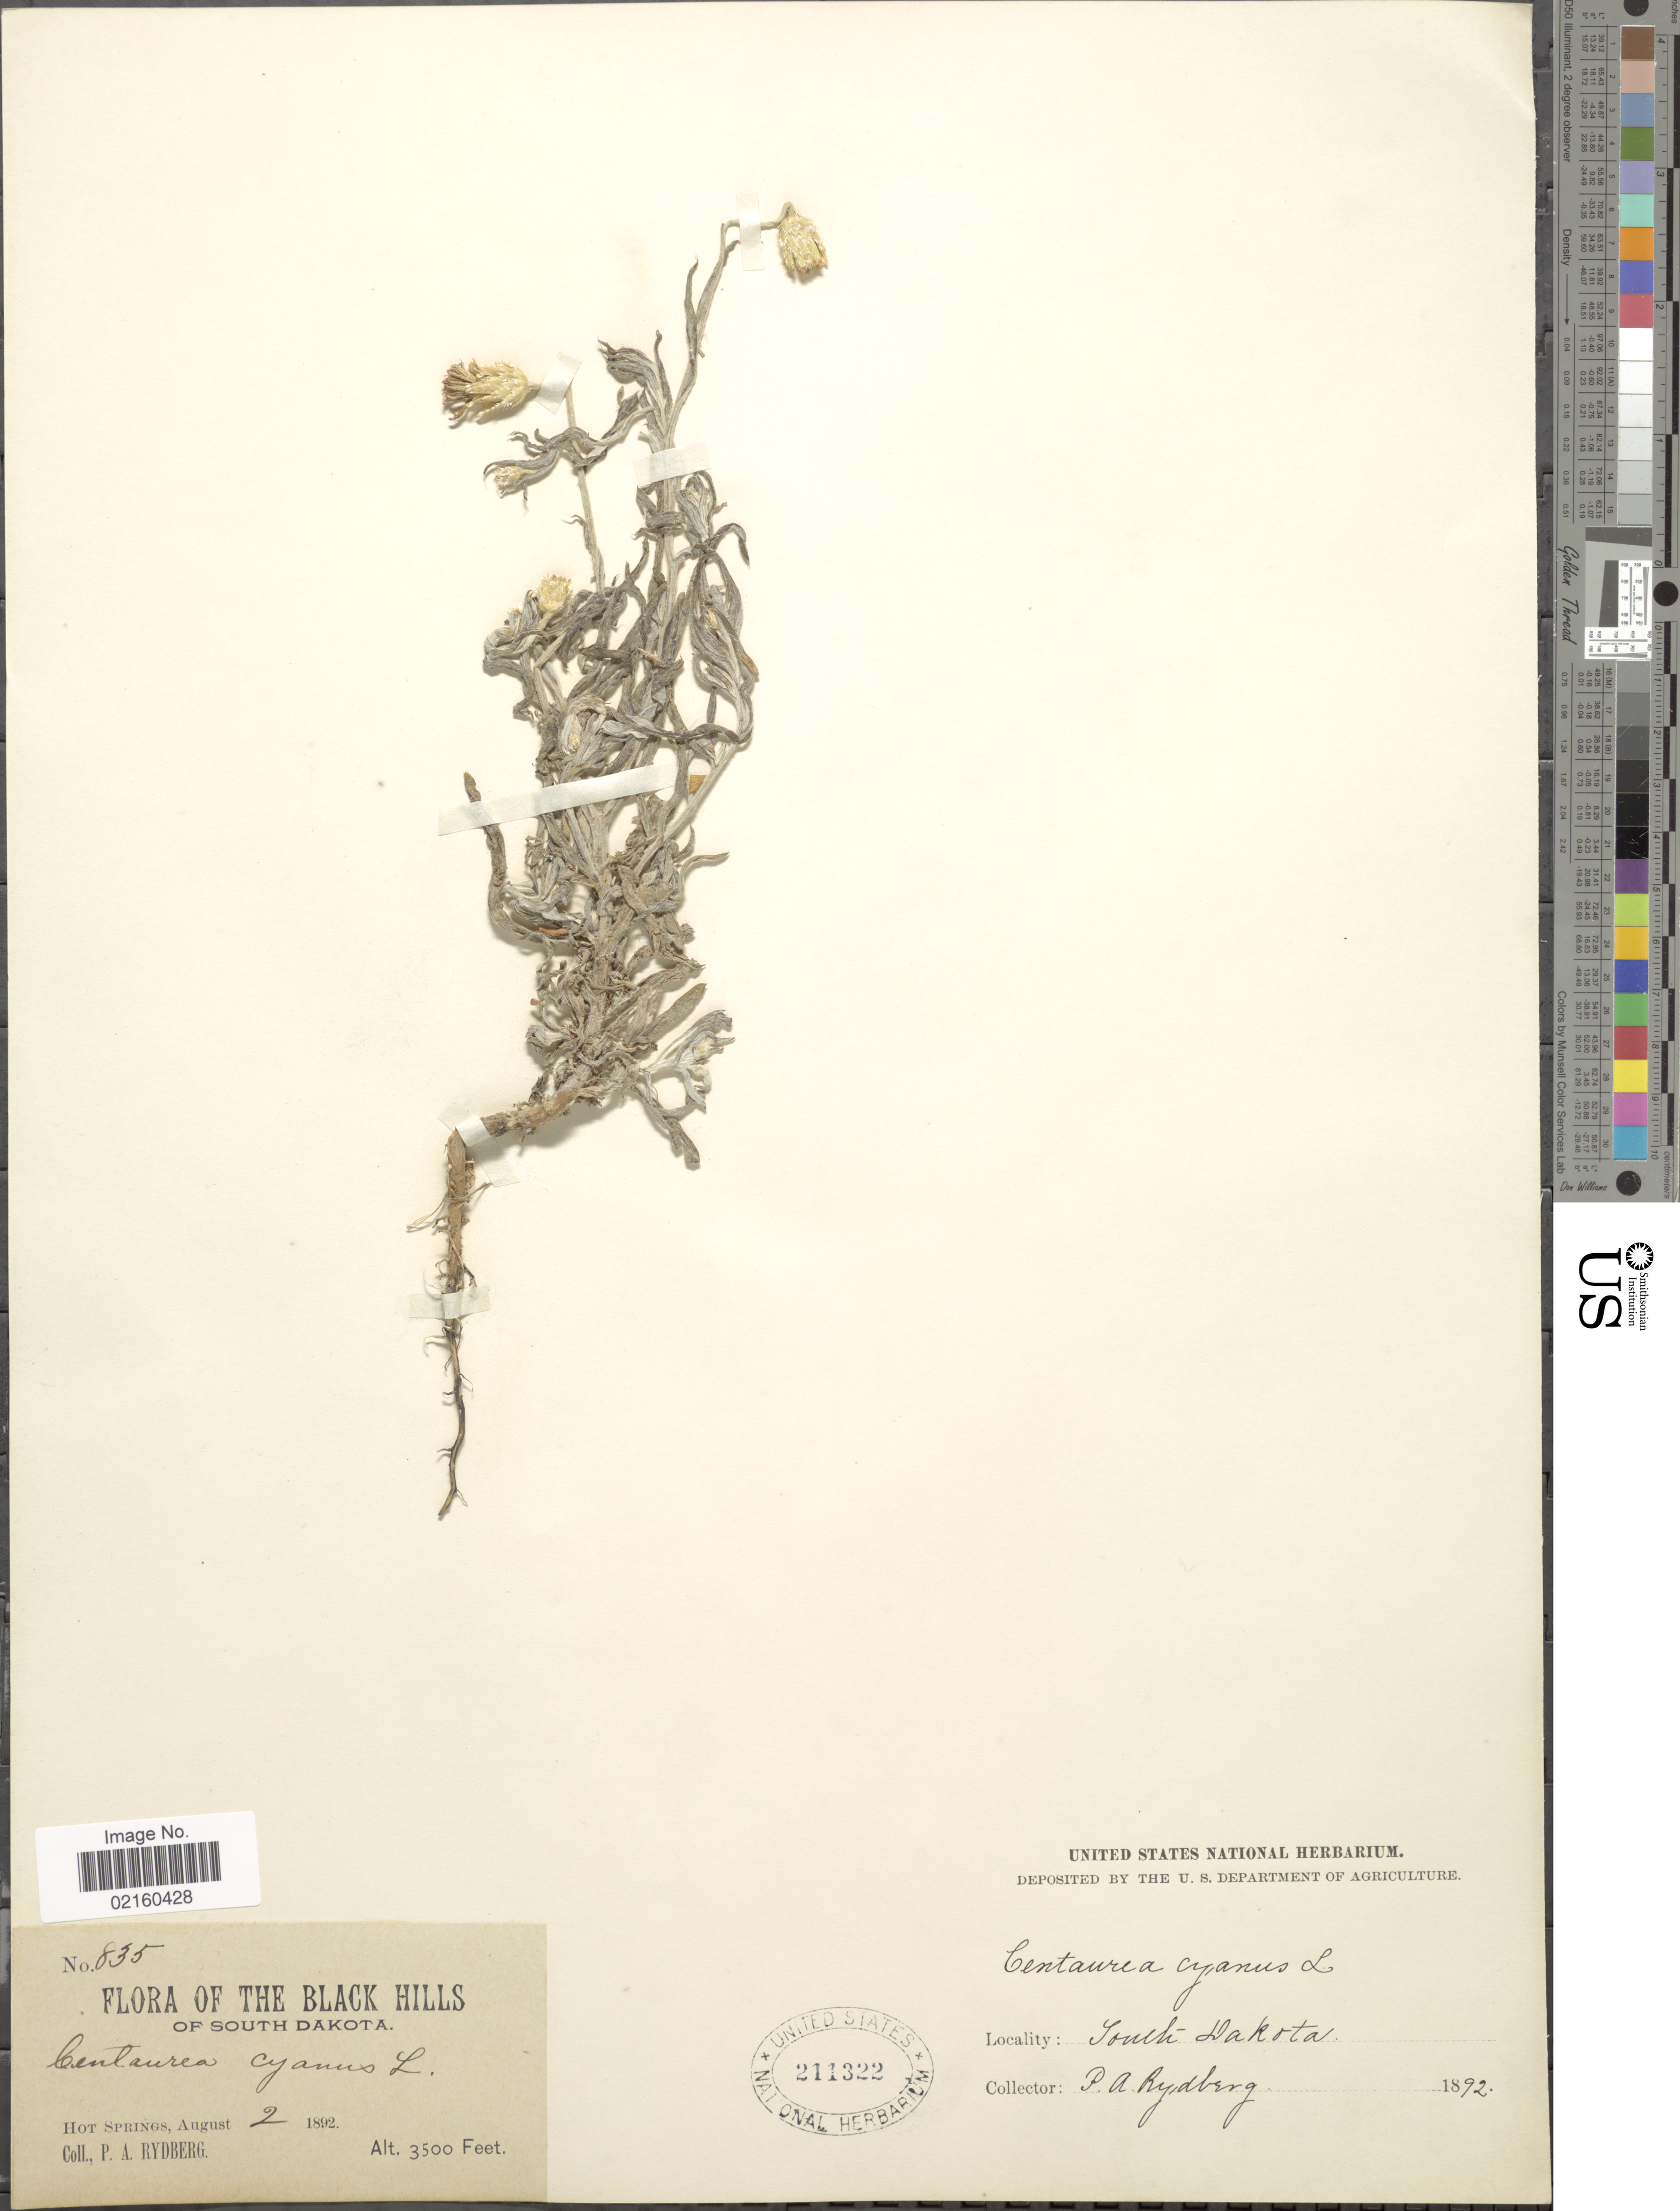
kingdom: Plantae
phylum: Tracheophyta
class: Magnoliopsida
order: Asterales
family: Asteraceae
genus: Centaurea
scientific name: Centaurea cyanus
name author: L.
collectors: P. A. Rydberg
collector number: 835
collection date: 1892-08-02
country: United States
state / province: South Dakota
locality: The Black Hills, Hot Springs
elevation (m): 1067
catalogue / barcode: US 211322